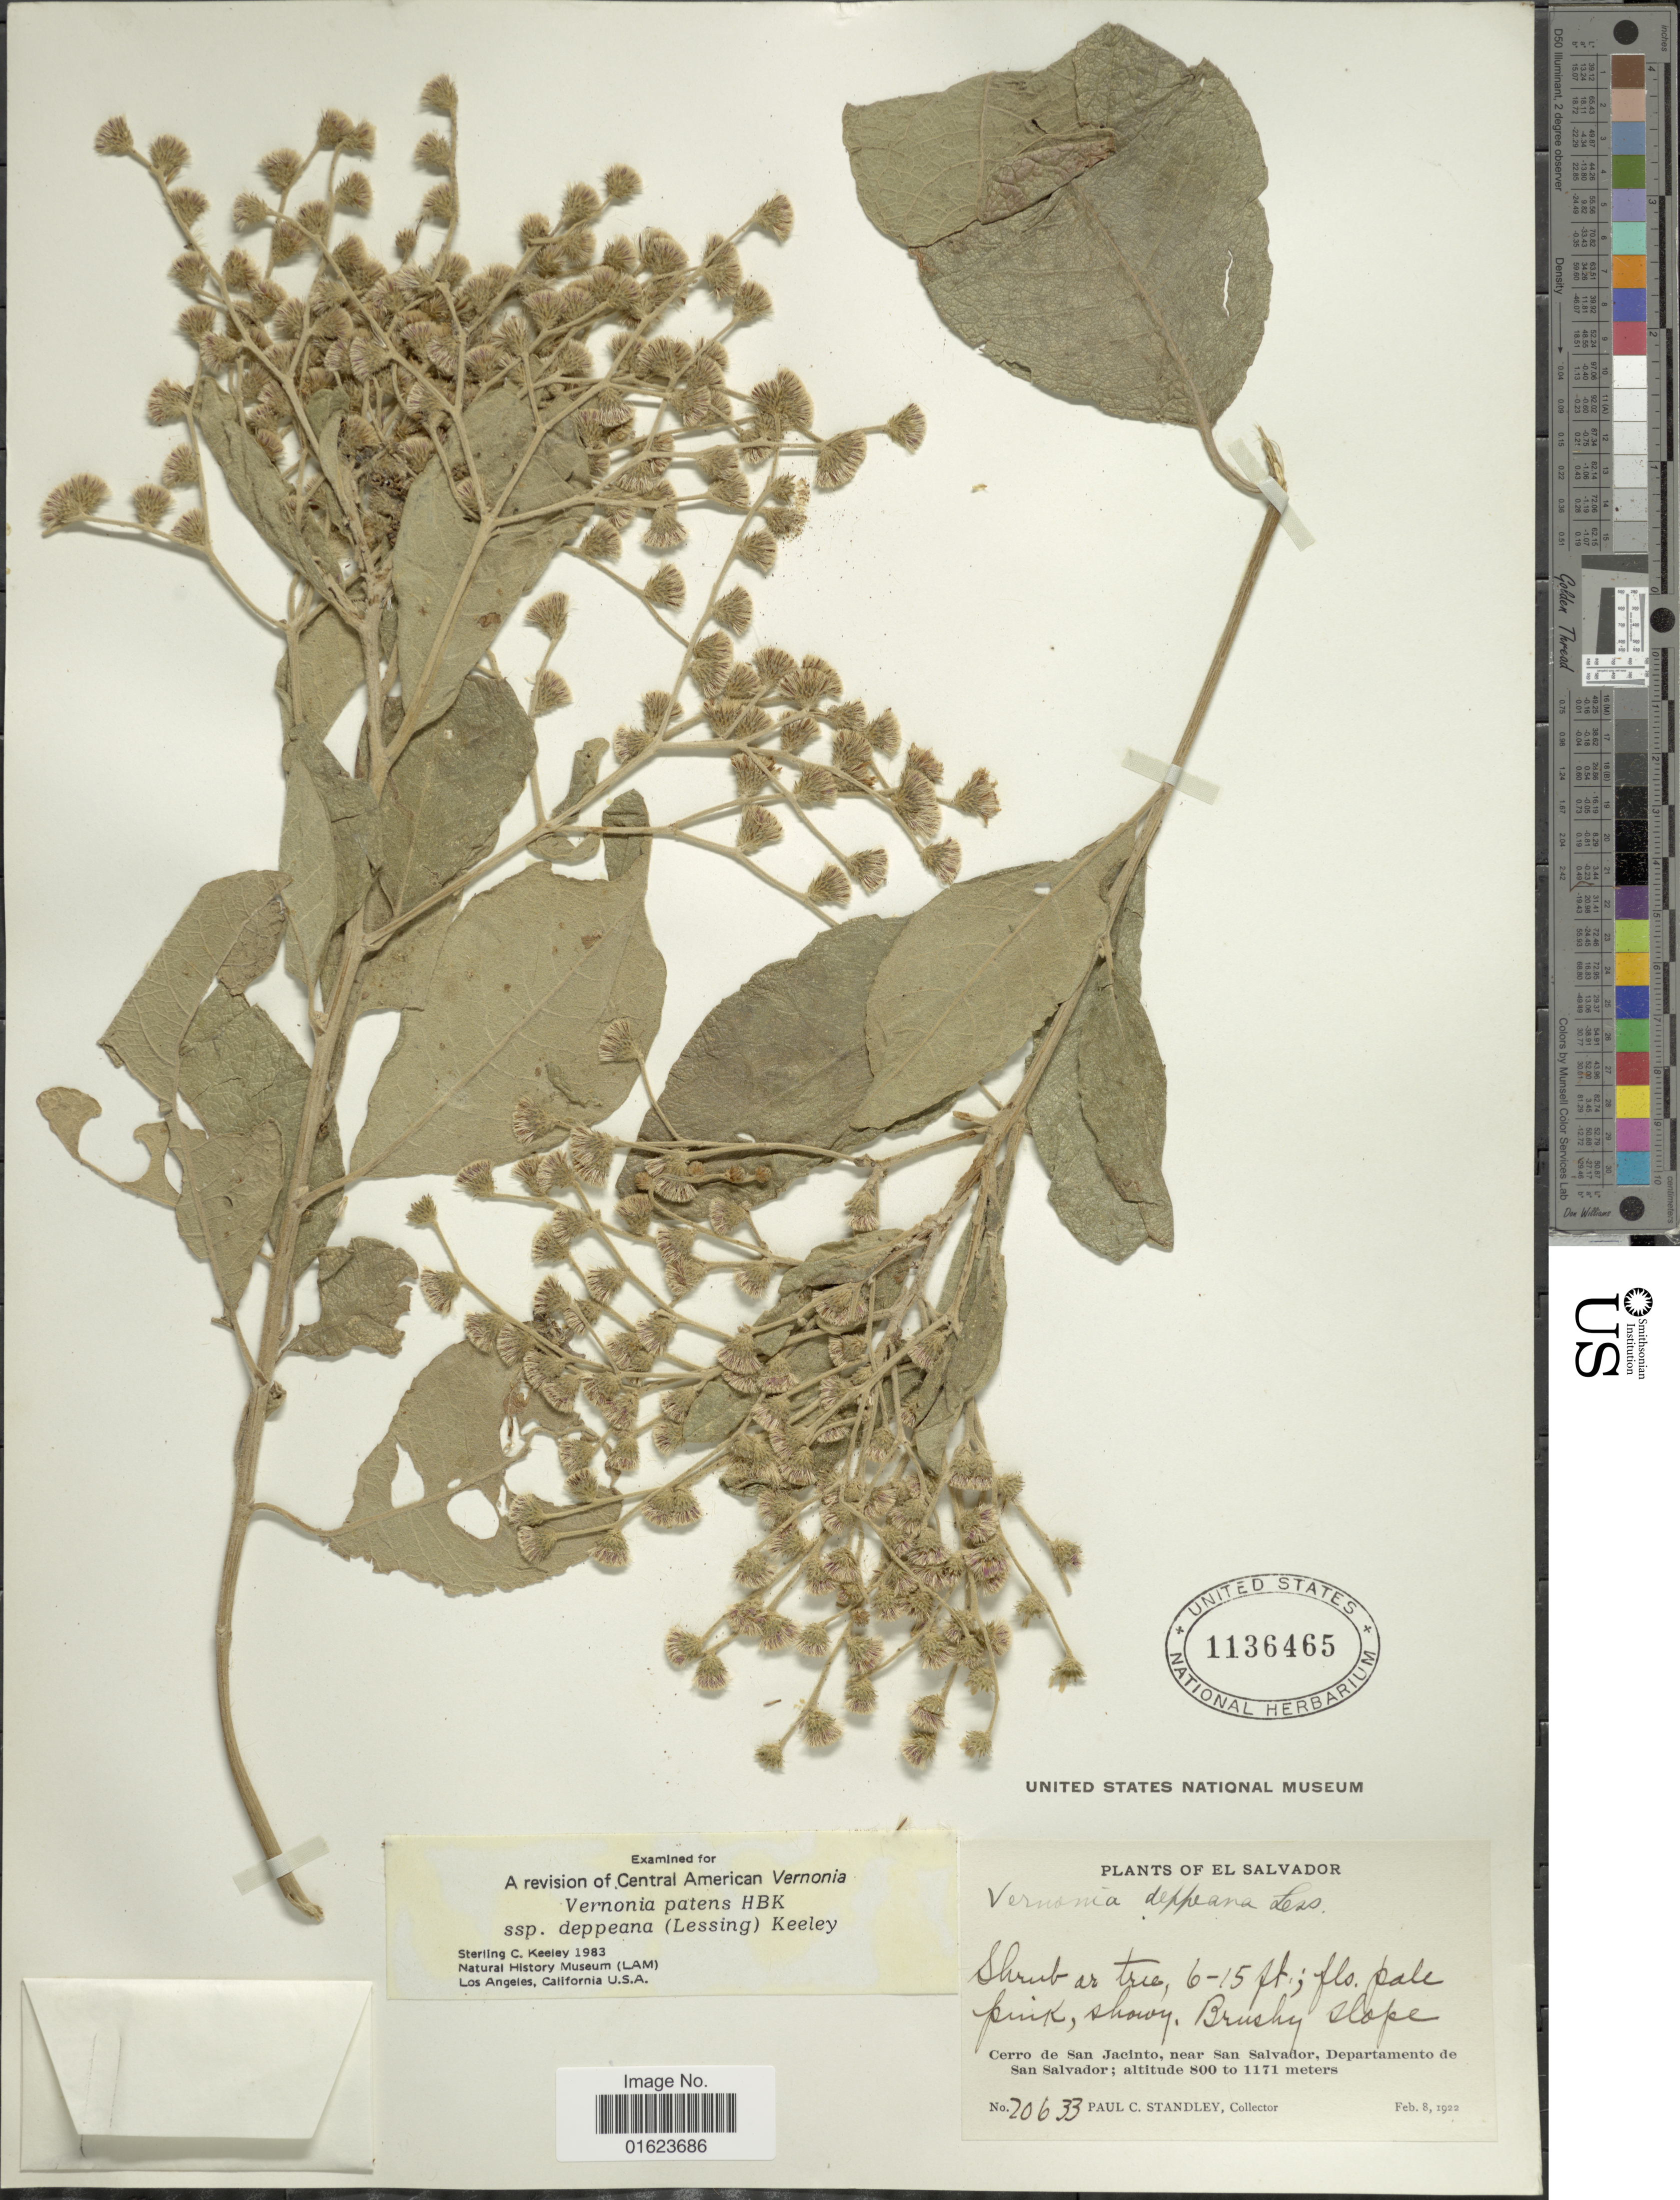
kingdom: Plantae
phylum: Tracheophyta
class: Magnoliopsida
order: Asterales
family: Asteraceae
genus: Vernonanthura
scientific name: Vernonanthura deppeana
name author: (Less.) H. Rob.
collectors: P. C. Standley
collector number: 20633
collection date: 1922-02-08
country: El Salvador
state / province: San Salvador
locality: El Salvador. Cerro de San Jacint, near San Salvador, departamento de San Salvador.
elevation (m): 800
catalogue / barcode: US 1136465